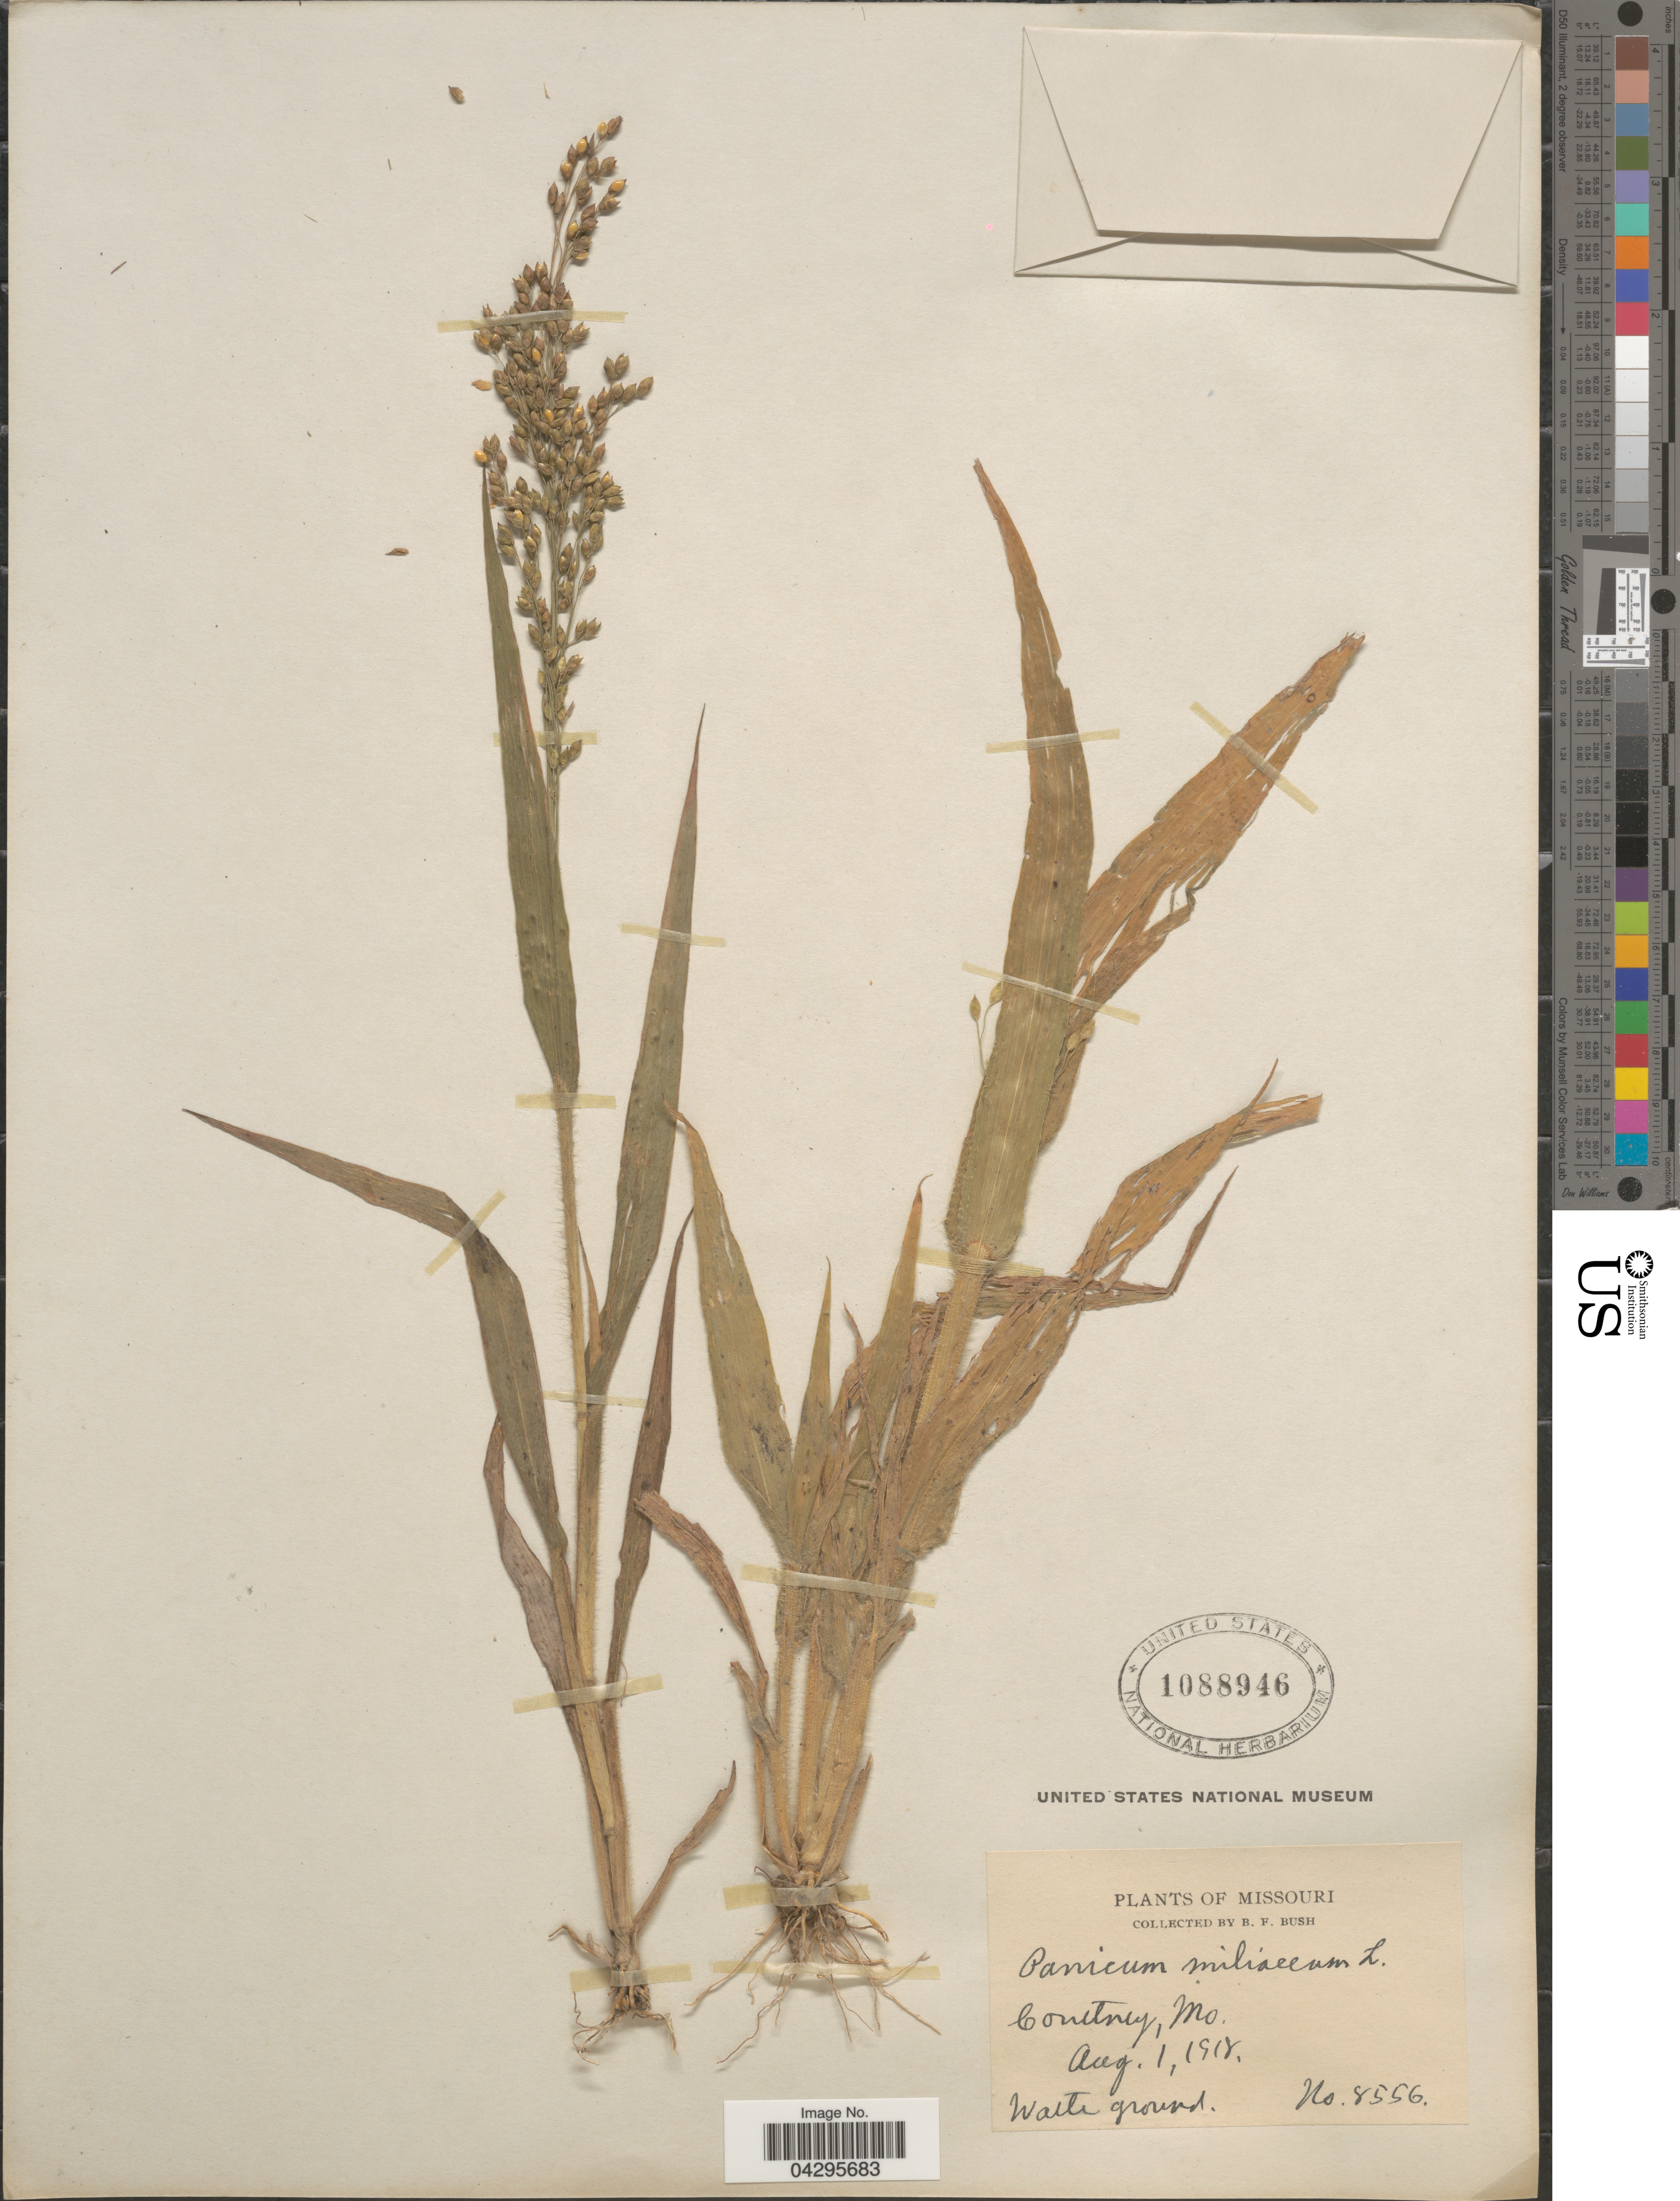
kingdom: Plantae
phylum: Tracheophyta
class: Liliopsida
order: Poales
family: Poaceae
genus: Panicum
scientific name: Panicum miliaceum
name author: L.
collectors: B. F. Bush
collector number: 8556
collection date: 1918-08-01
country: United States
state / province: Missouri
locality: Courtney. Waste ground.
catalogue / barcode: US 1088946